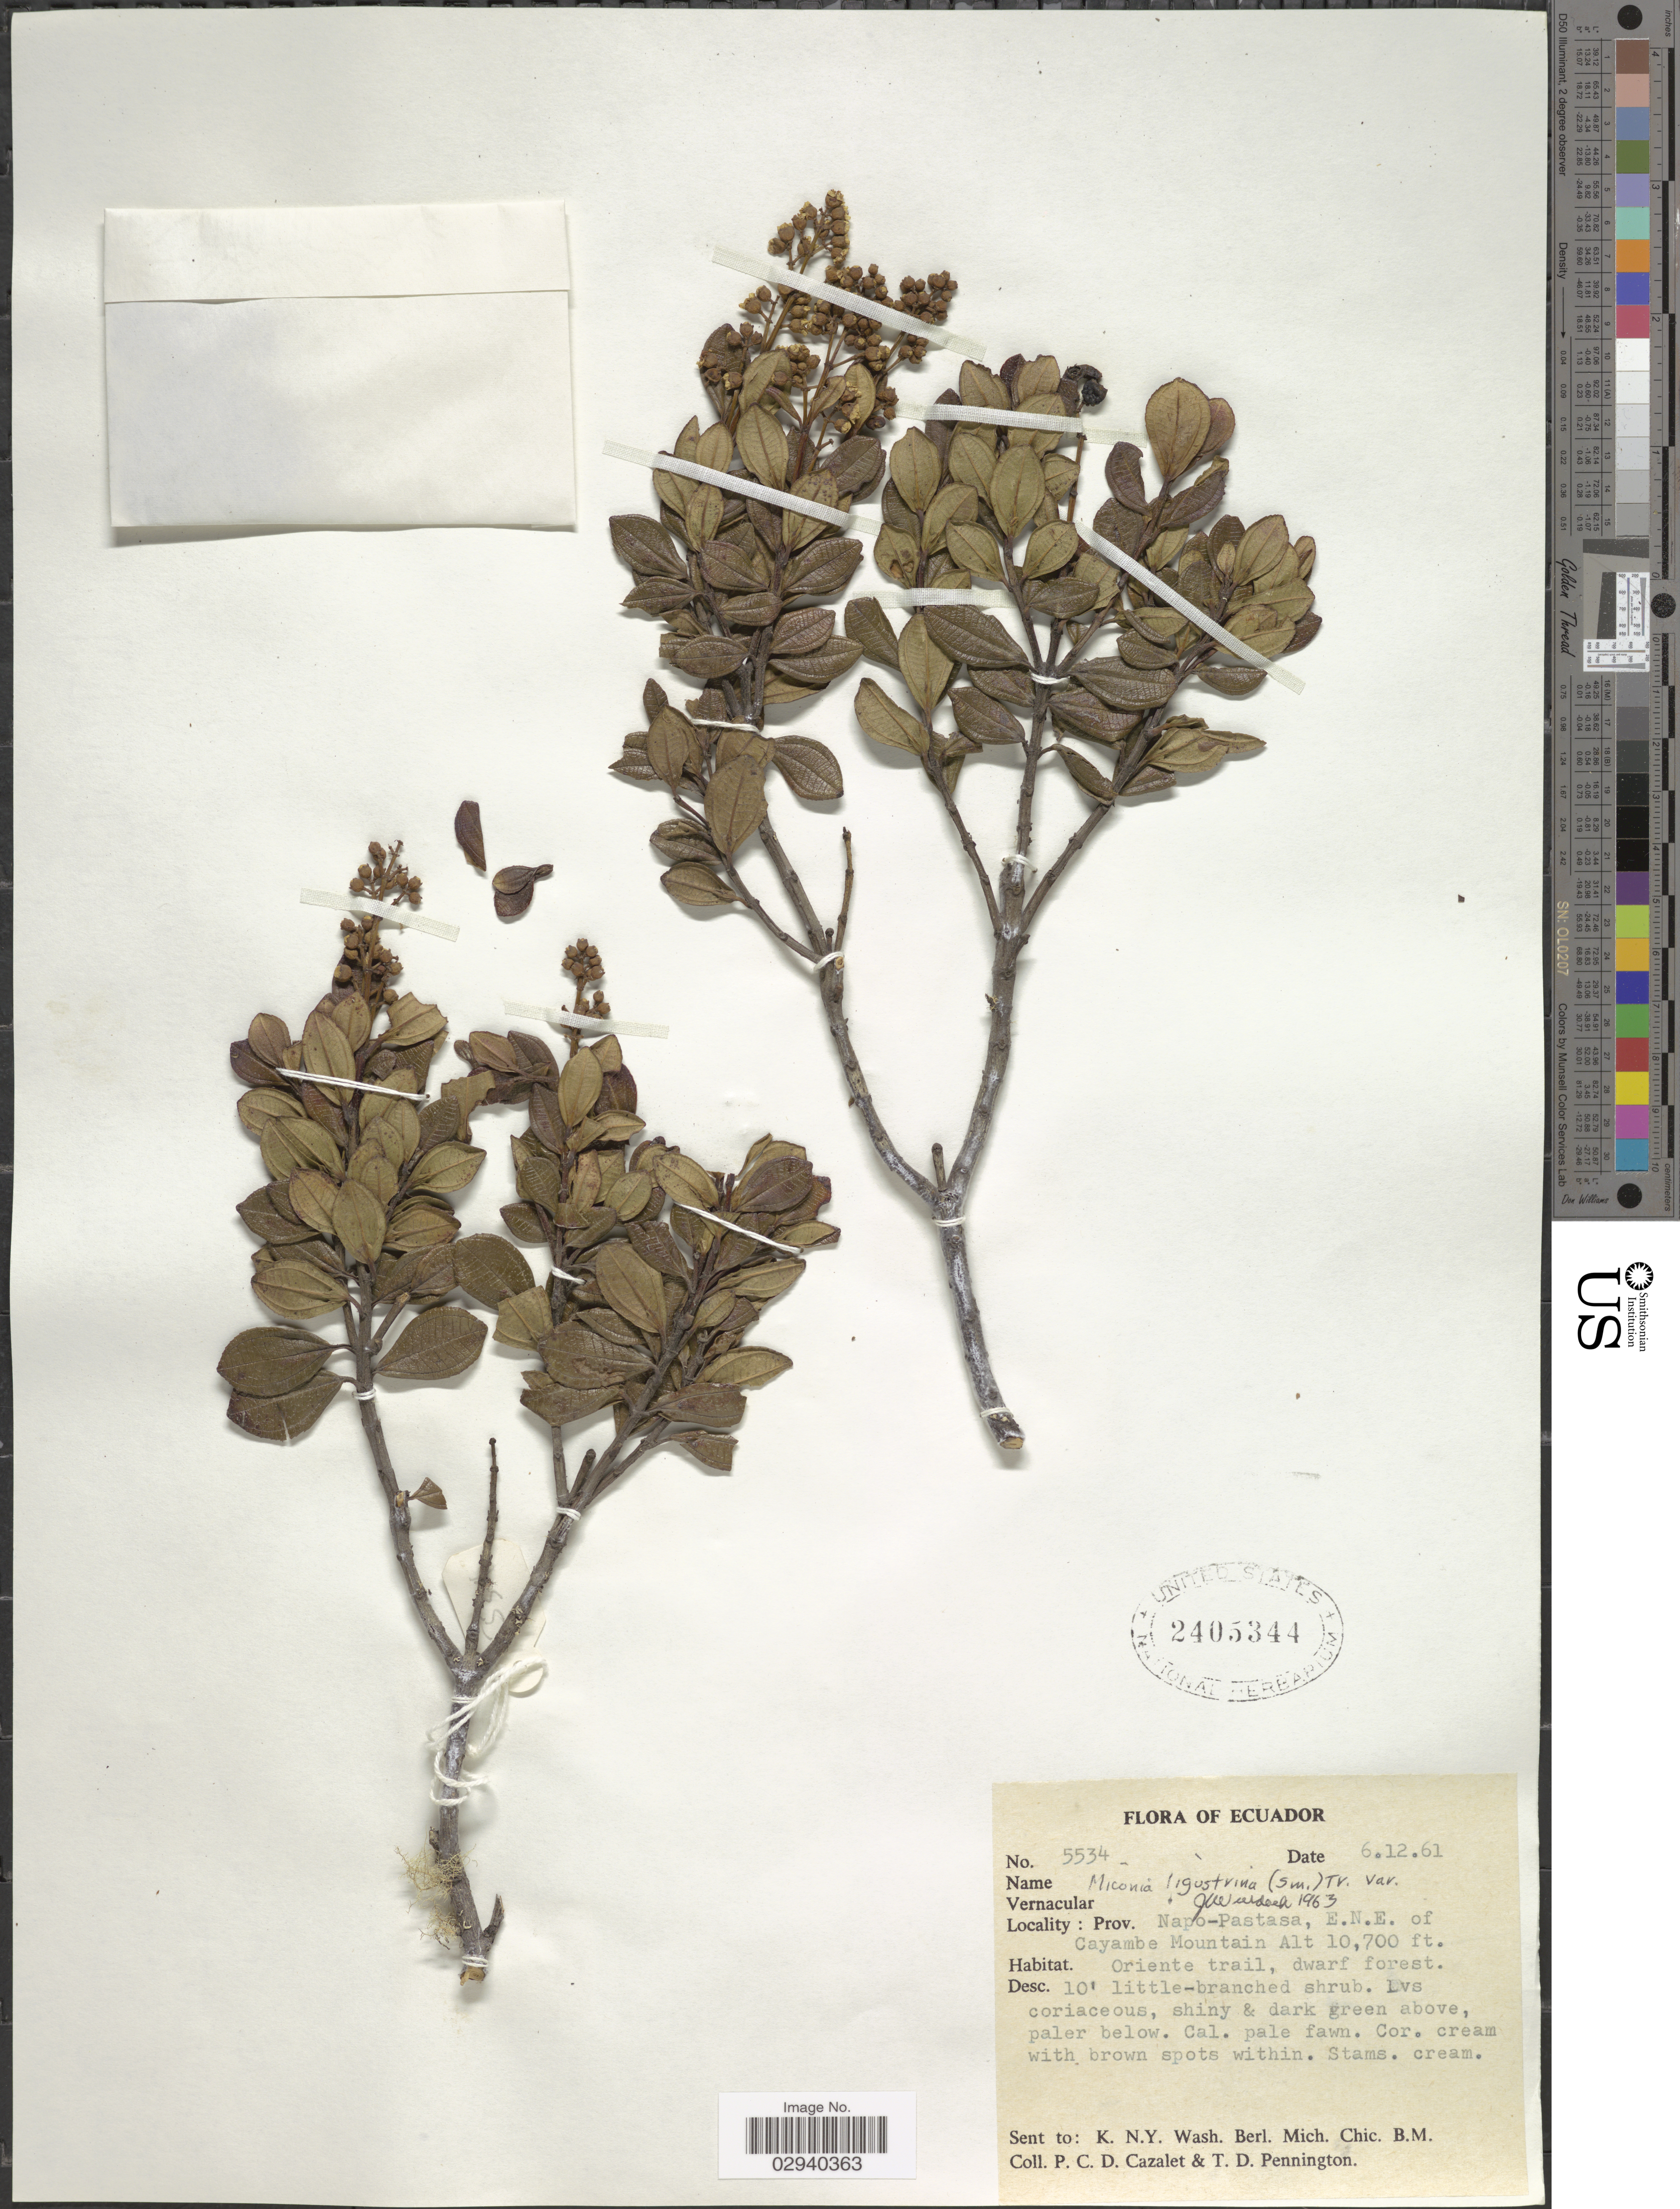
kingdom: Plantae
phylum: Tracheophyta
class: Magnoliopsida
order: Myrtales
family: Melastomataceae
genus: Miconia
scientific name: Miconia ligustrina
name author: (Sw.) Triana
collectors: P. C. D. Cazalet & T. D. Pennington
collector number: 5534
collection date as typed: Transcribed d/m/y: 6/12/61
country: Ecuador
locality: Prov. Napo-Pastasa, E.N.E. of Cayambe Mountain. Oriente trail, dwarf forest.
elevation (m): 3261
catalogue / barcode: US 2405344